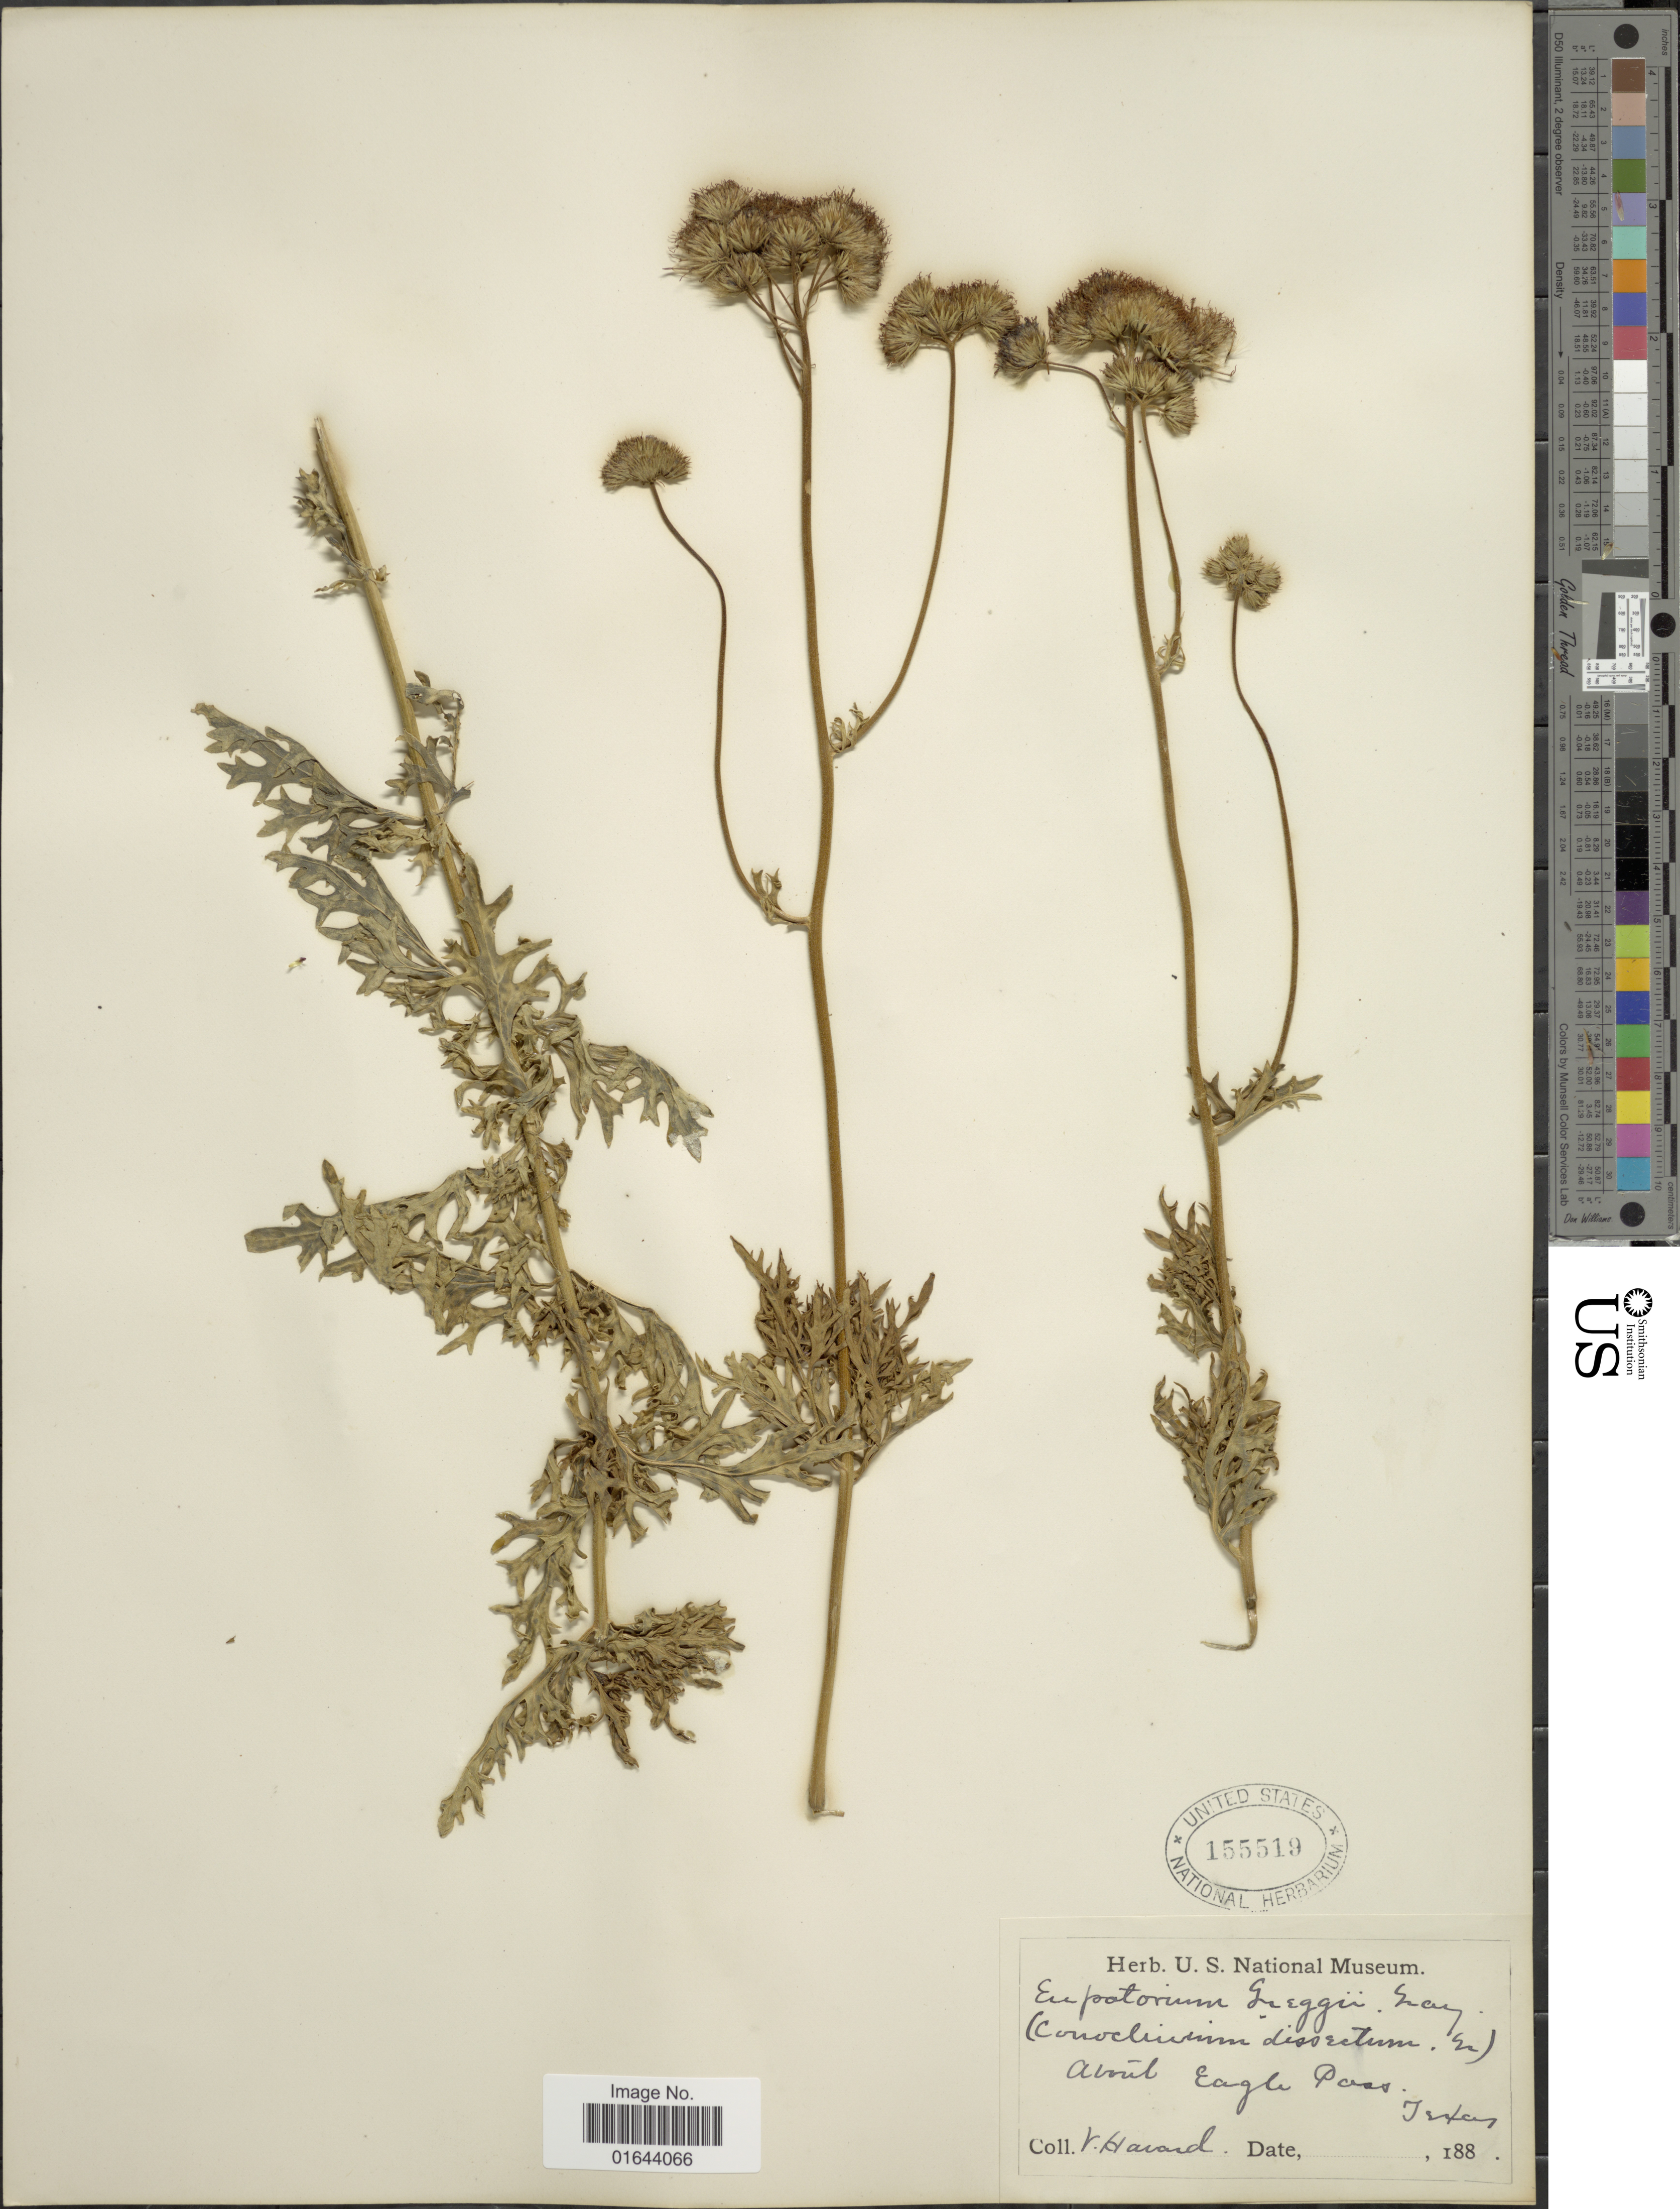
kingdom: Plantae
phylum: Tracheophyta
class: Magnoliopsida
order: Asterales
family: Asteraceae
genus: Conoclinium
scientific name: Conoclinium greggii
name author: (A. Gray) Small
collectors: V. Havard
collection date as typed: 188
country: United States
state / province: Texas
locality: About Eagle Pass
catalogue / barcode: US 155519